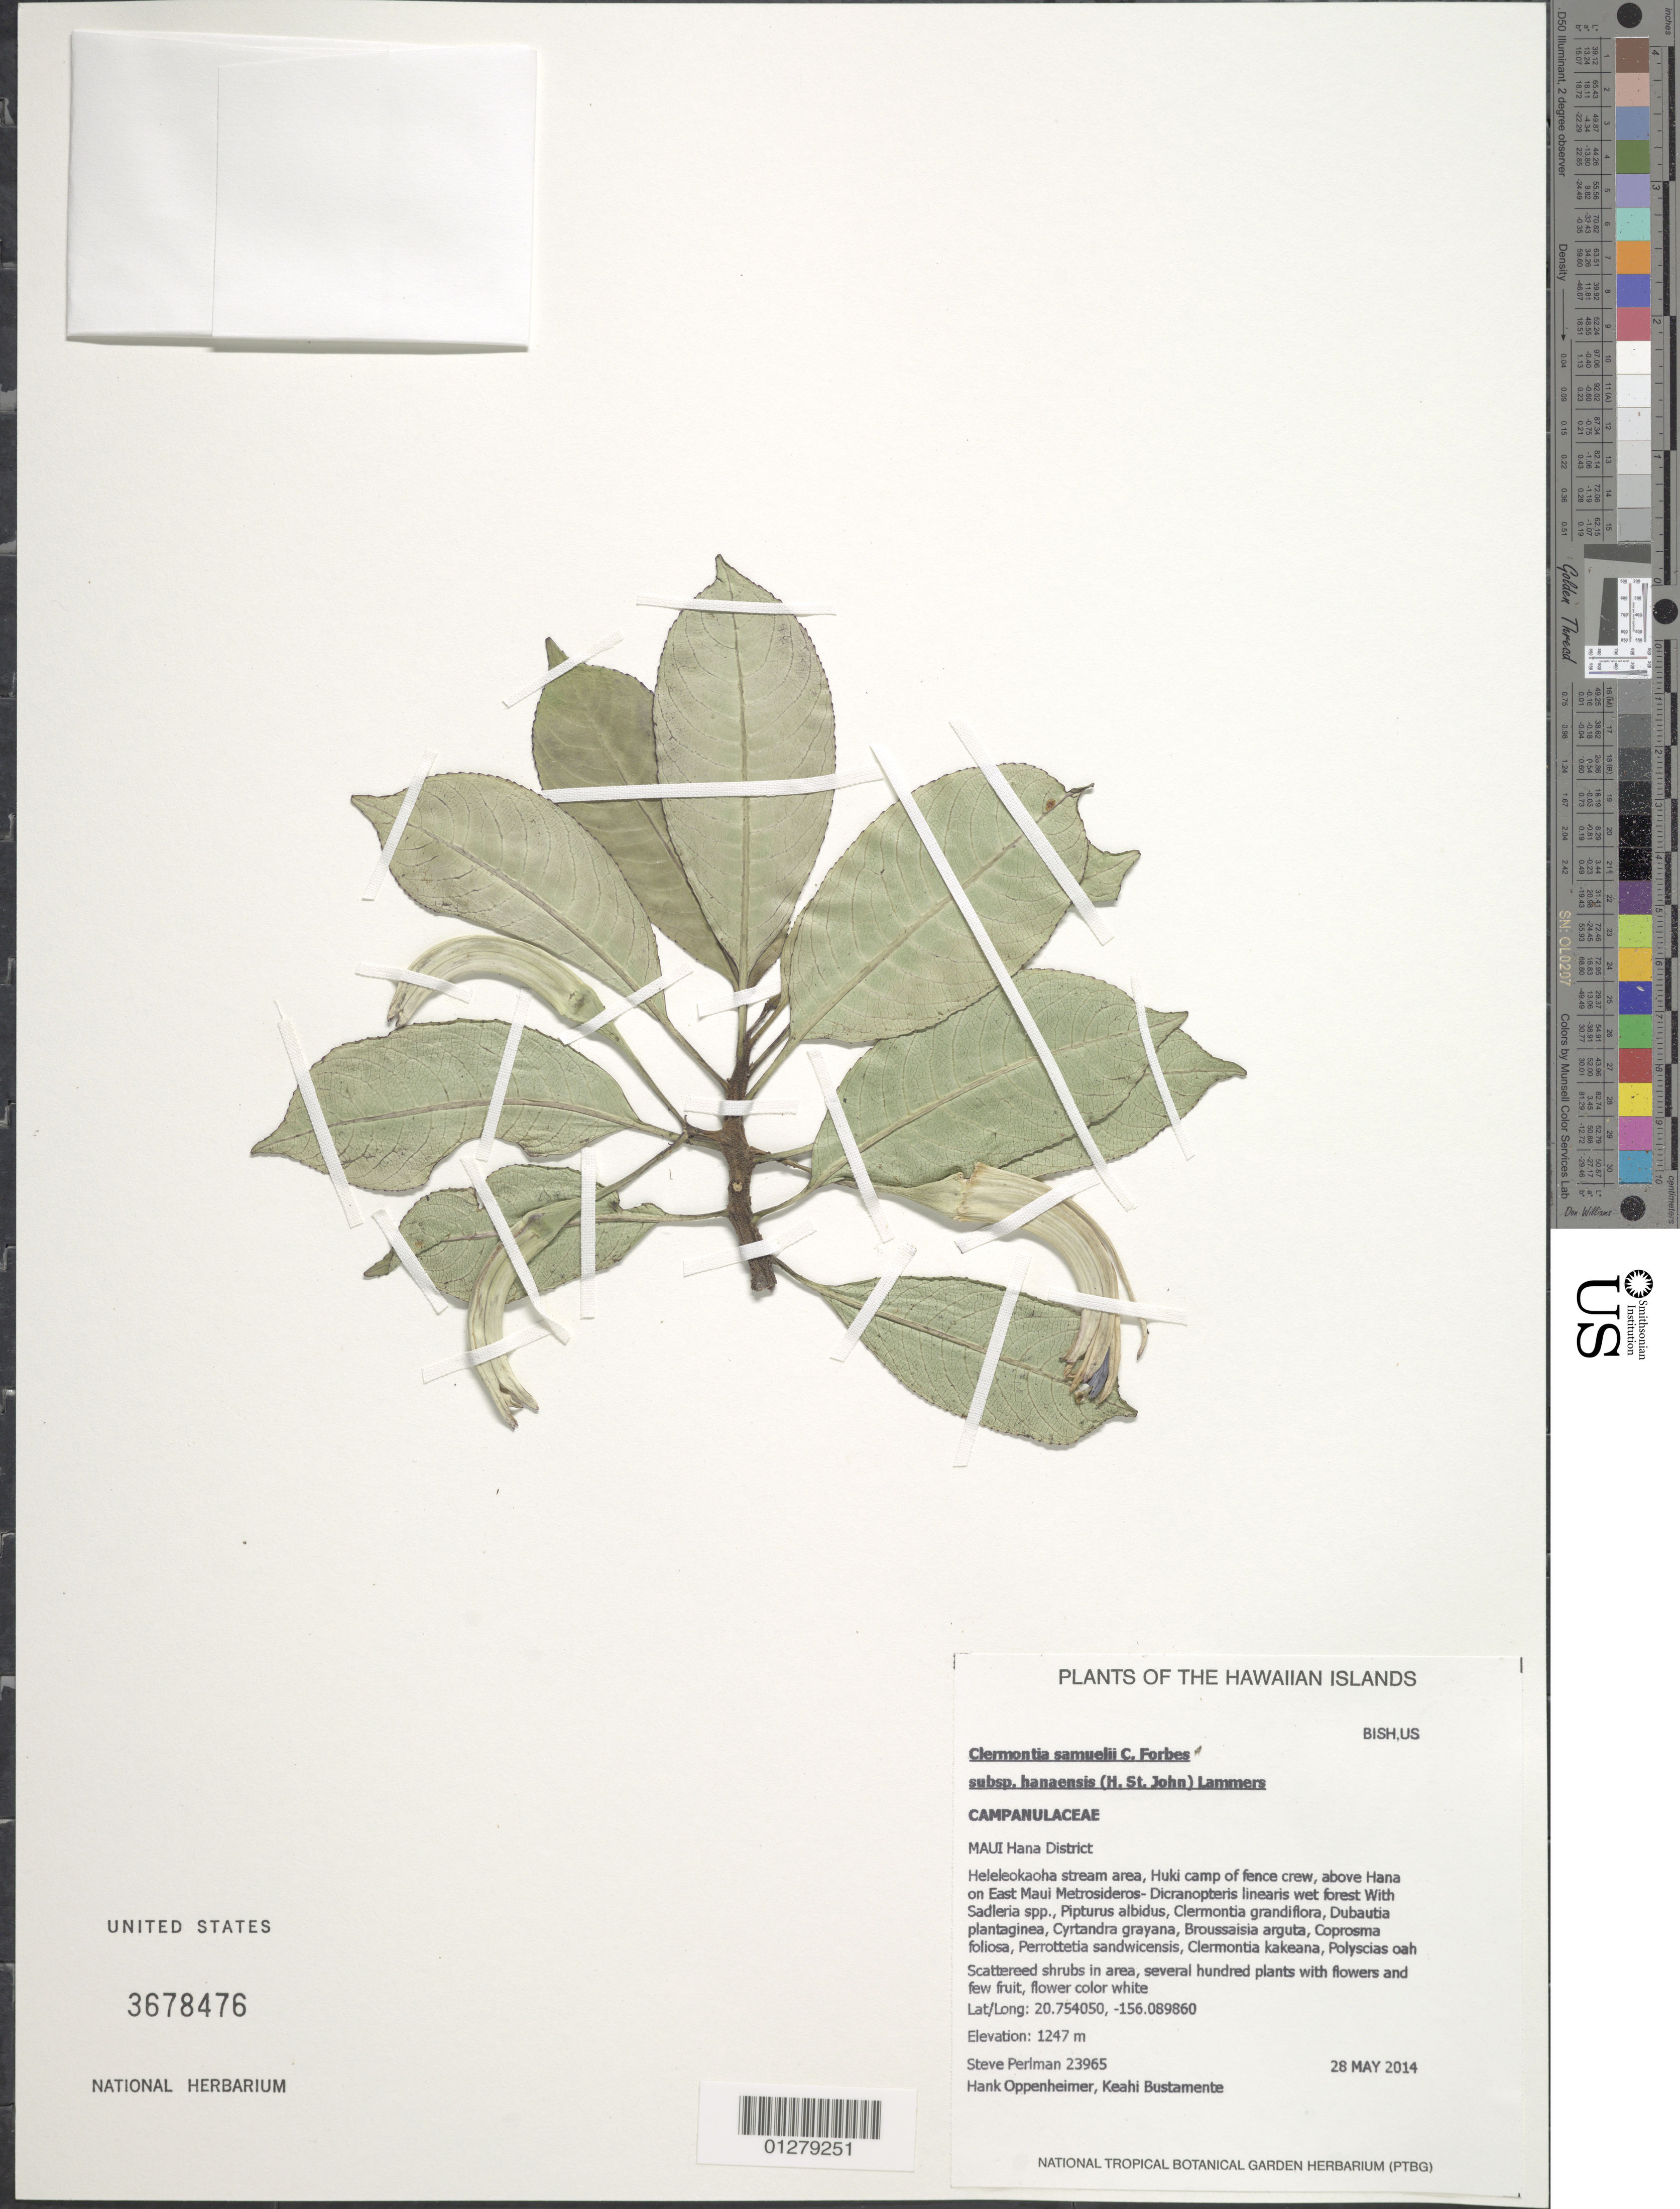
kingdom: Plantae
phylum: Tracheophyta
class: Magnoliopsida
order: Asterales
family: Campanulaceae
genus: Clermontia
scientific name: Clermontia samuelii subsp. hanaensis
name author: C.N. Forbes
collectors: S. P. Perlman, H. L. Oppenheimer & K. M. Bustamente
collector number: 23965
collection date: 2014-05-28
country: United States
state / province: Hawaii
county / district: Maui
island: Maui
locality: East Maui, Hana District, Heleleokaoha stream area, Huki camp of fence crew, above Hana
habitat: Wet forest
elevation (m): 1247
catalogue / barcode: US 3678476